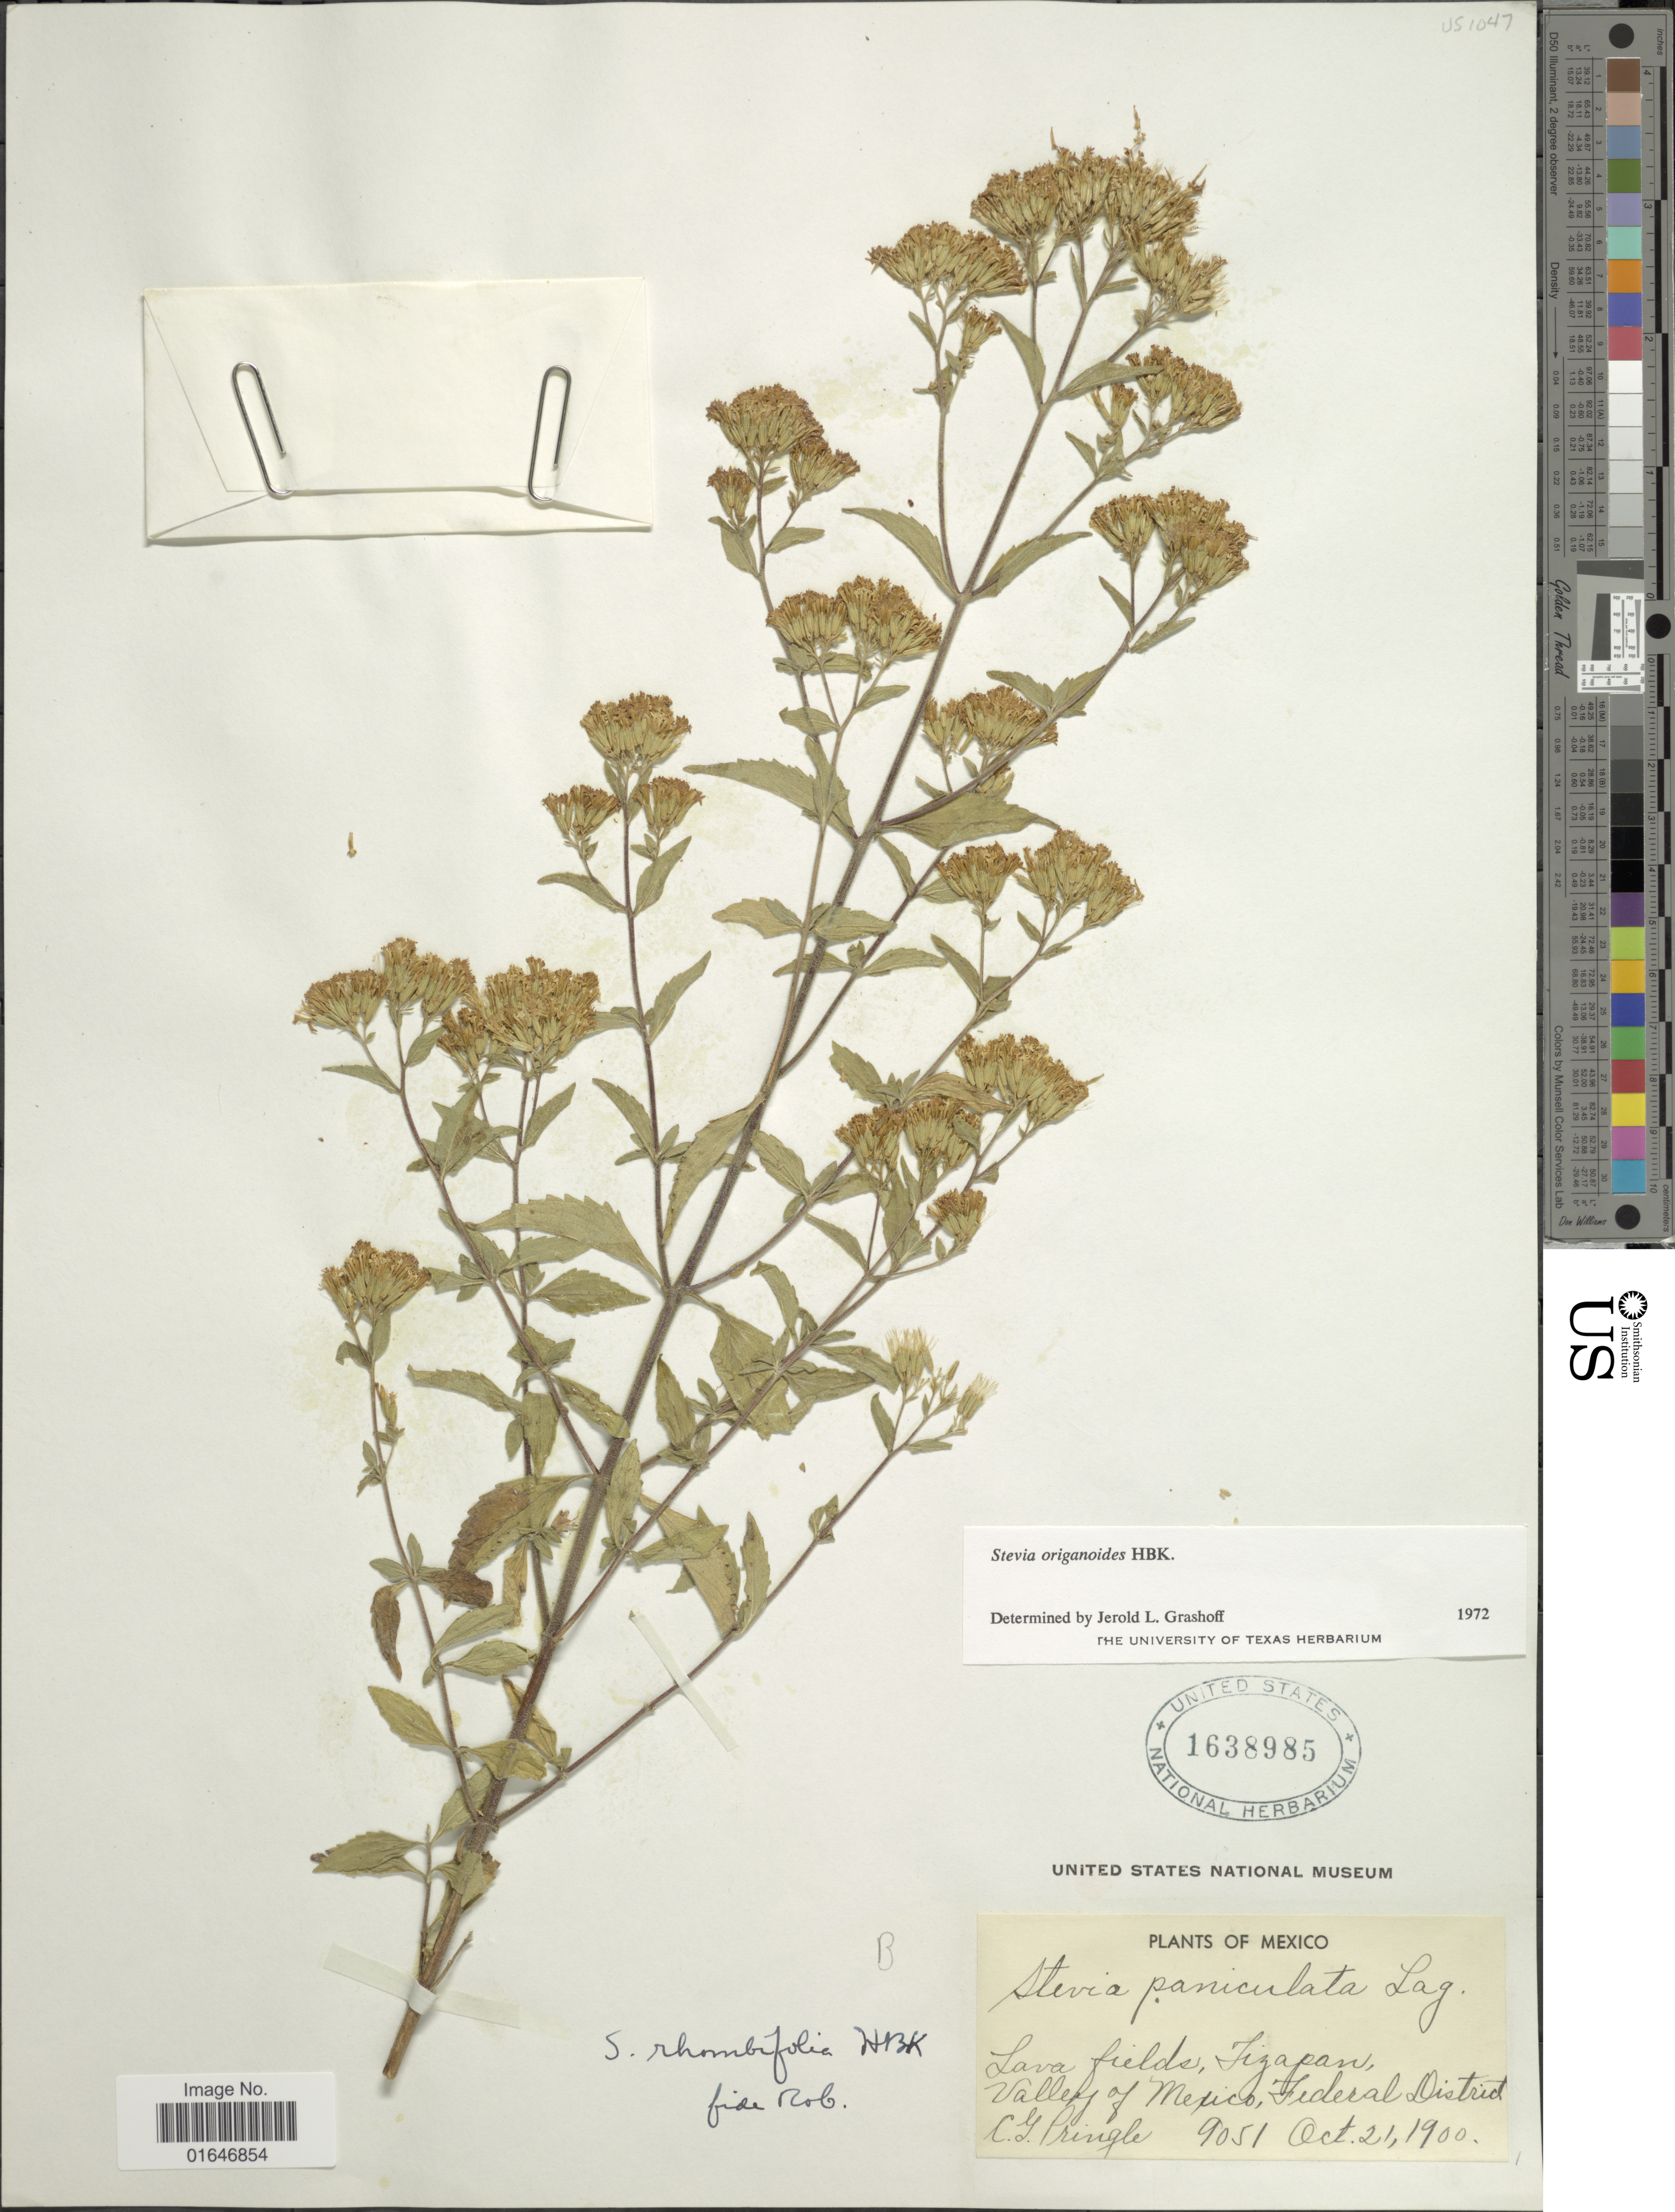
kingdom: Plantae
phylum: Tracheophyta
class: Magnoliopsida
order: Asterales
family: Asteraceae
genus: Stevia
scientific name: Stevia origanoides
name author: Kunth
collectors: C. G. Pringle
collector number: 9051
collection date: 1900-10-21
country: Mexico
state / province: Distrito Federal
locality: Lava fields, Izjapan, Valley of Mexico.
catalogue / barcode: US 1638985